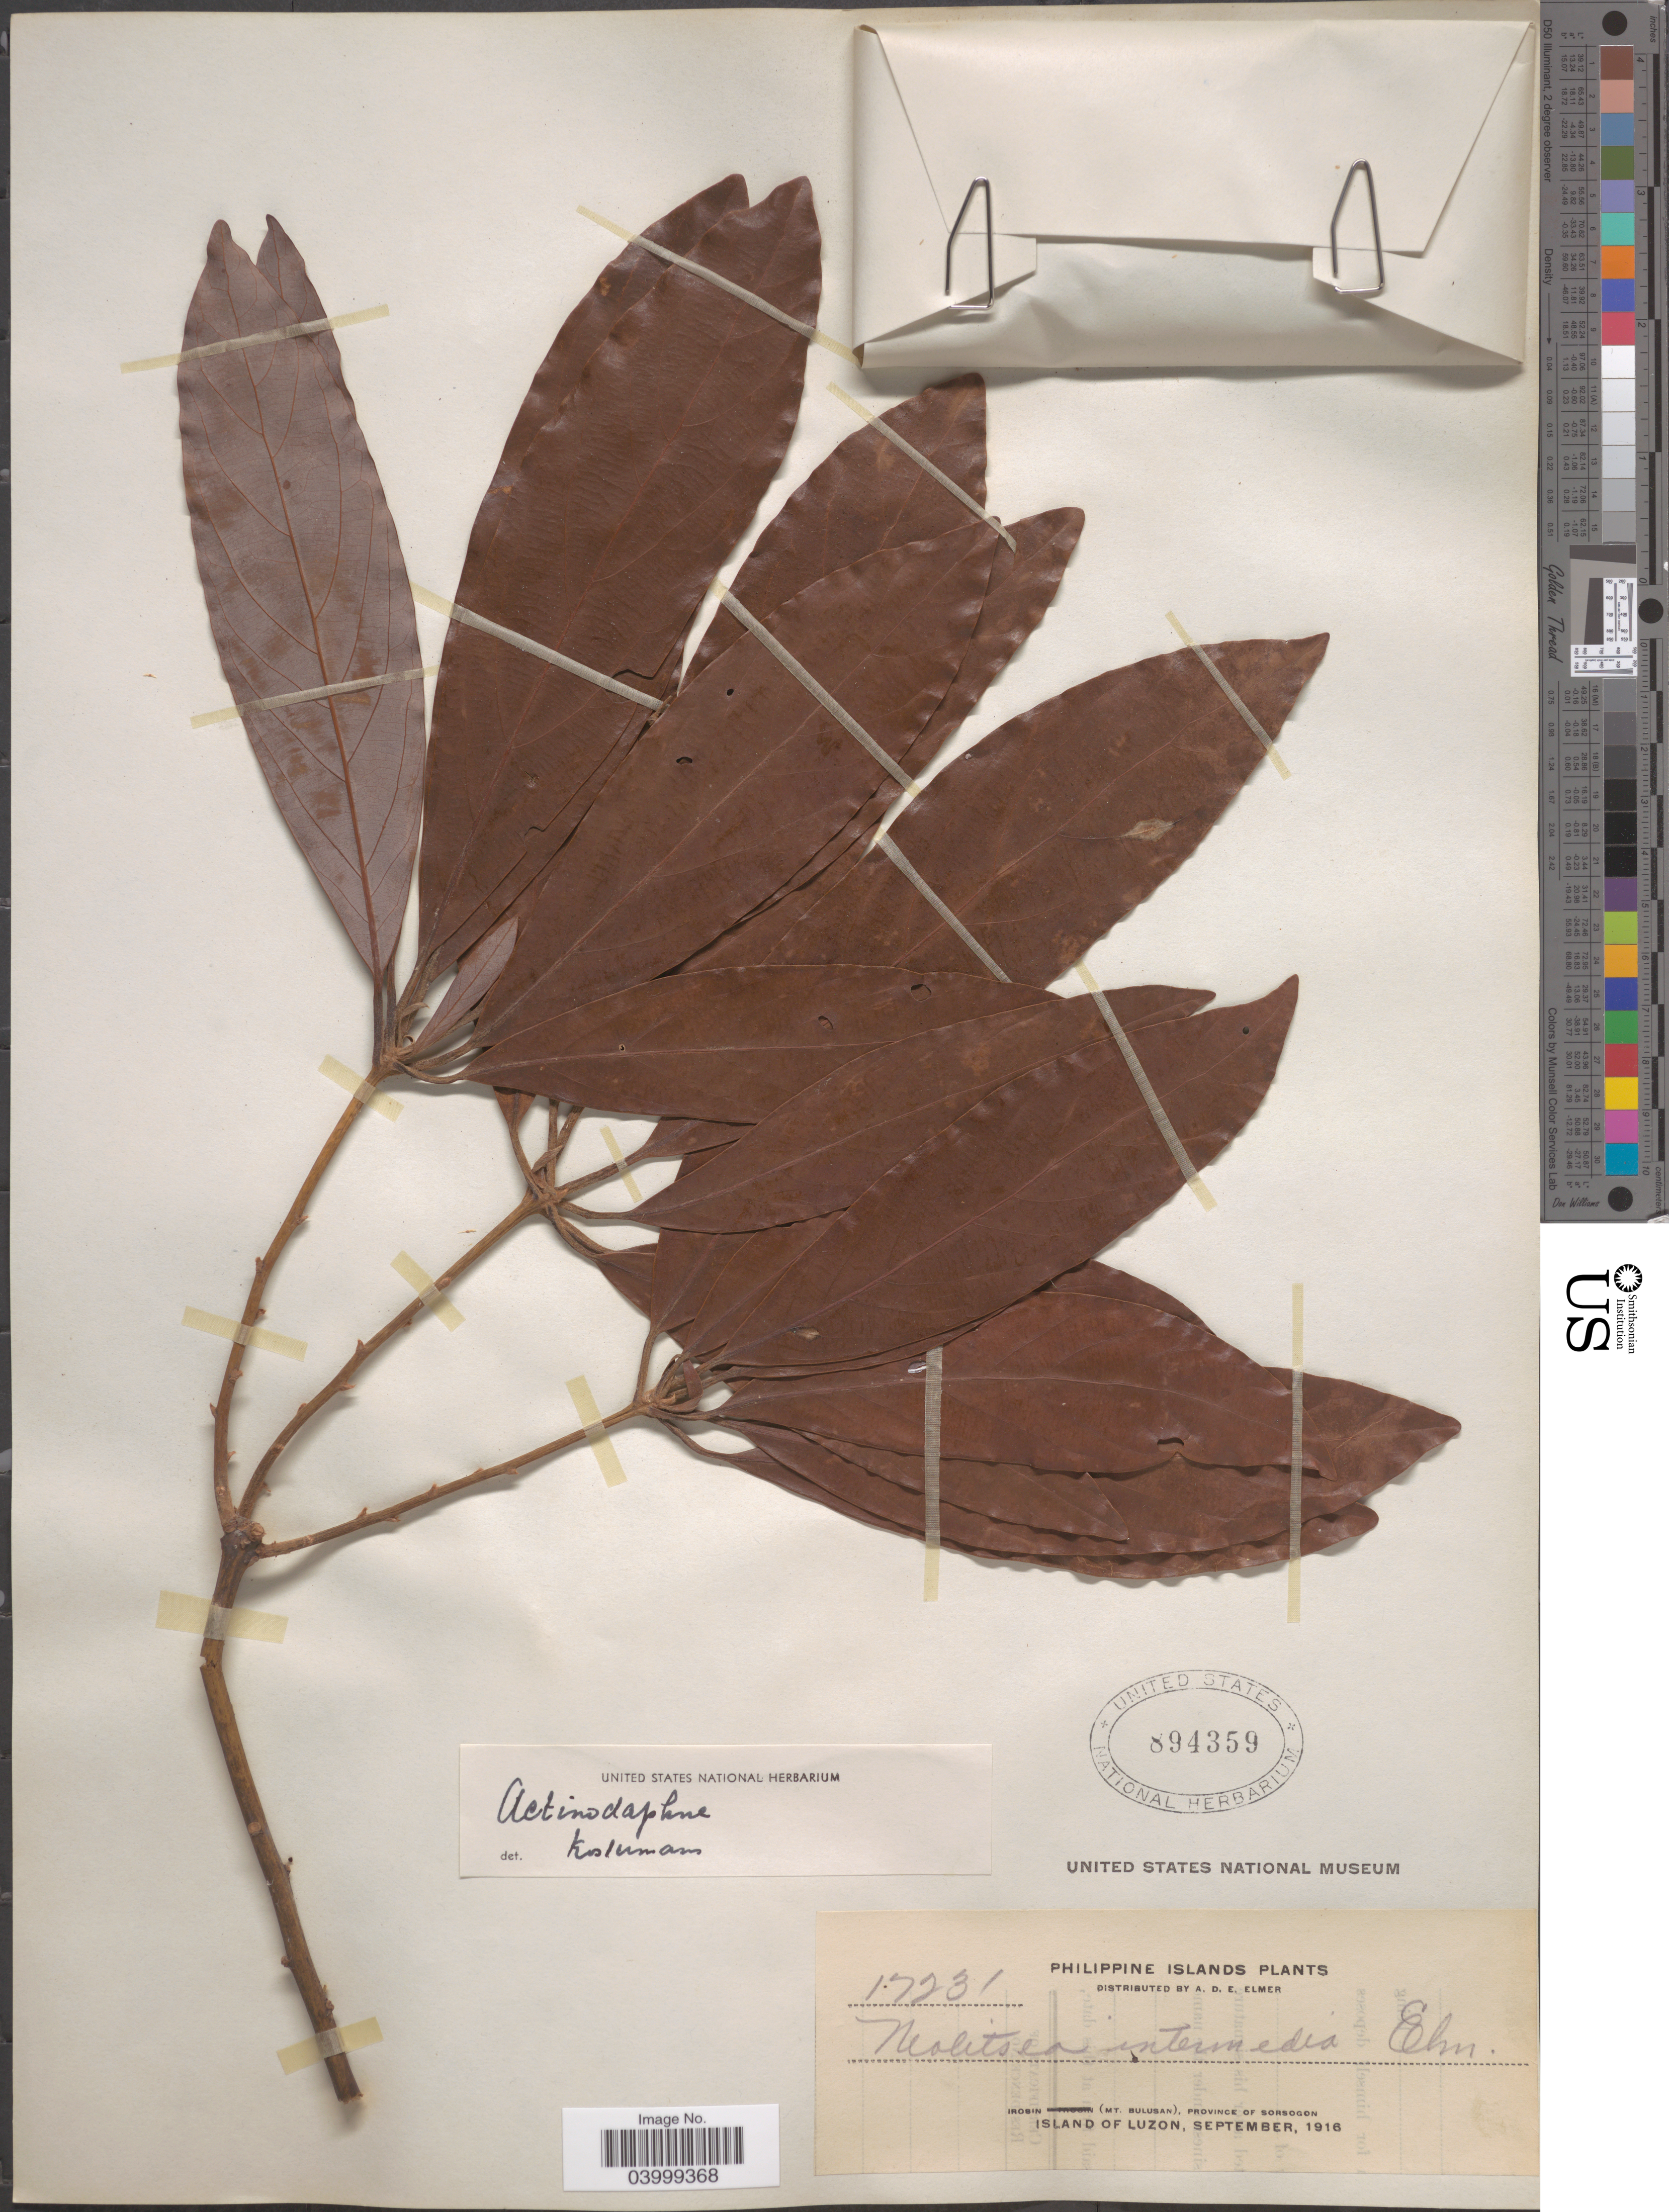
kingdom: Plantae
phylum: Tracheophyta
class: Magnoliopsida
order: Laurales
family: Lauraceae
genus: Actinodaphne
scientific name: Actinodaphne sp.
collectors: A. D. E. Elmer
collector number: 17231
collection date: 1916-09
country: Philippines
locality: Philippine Islands. irosin (Mt. Bulusan), Province of Sorgoson. Island of Luzon.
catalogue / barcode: US 894359